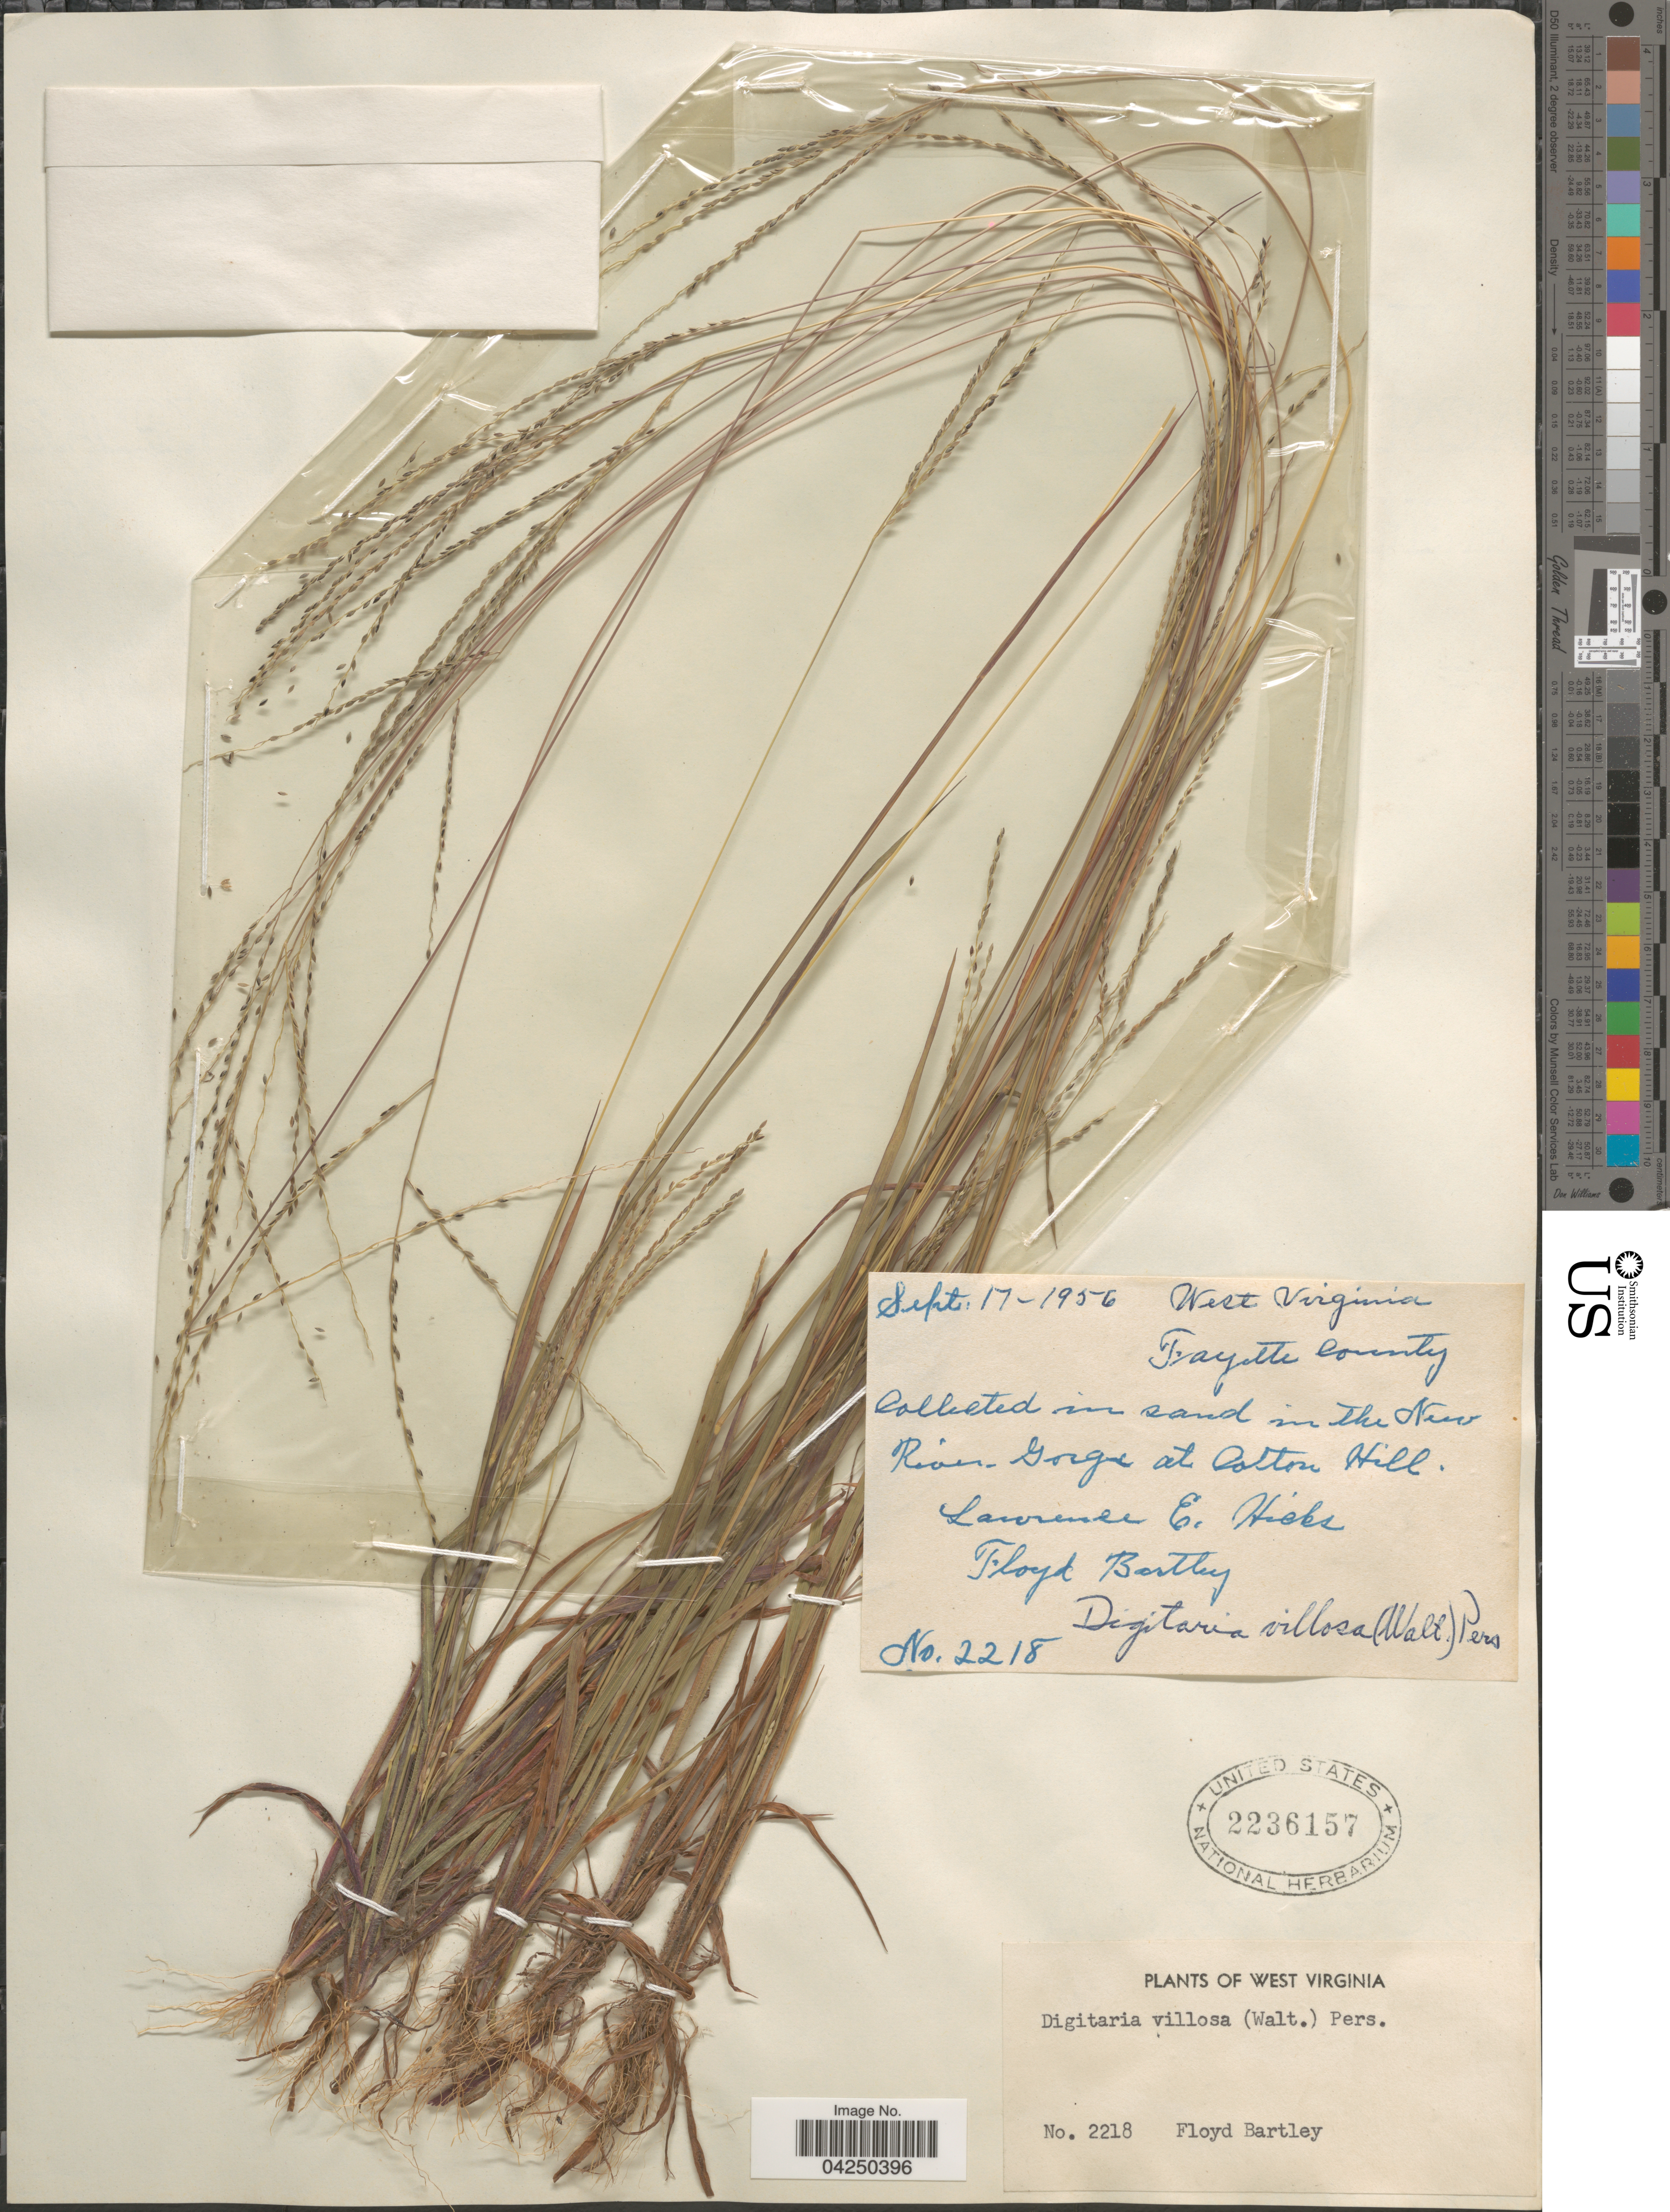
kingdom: Plantae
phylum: Tracheophyta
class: Liliopsida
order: Poales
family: Poaceae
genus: Digitaria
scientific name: Digitaria villosa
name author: (Walter) Pers.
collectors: F. Bartley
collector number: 2218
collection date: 1956-09-17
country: United States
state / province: West Virginia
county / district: Fayette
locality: Fayette County. In sand in The New River-Gorge at Cotton Hill.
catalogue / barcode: US 2236157